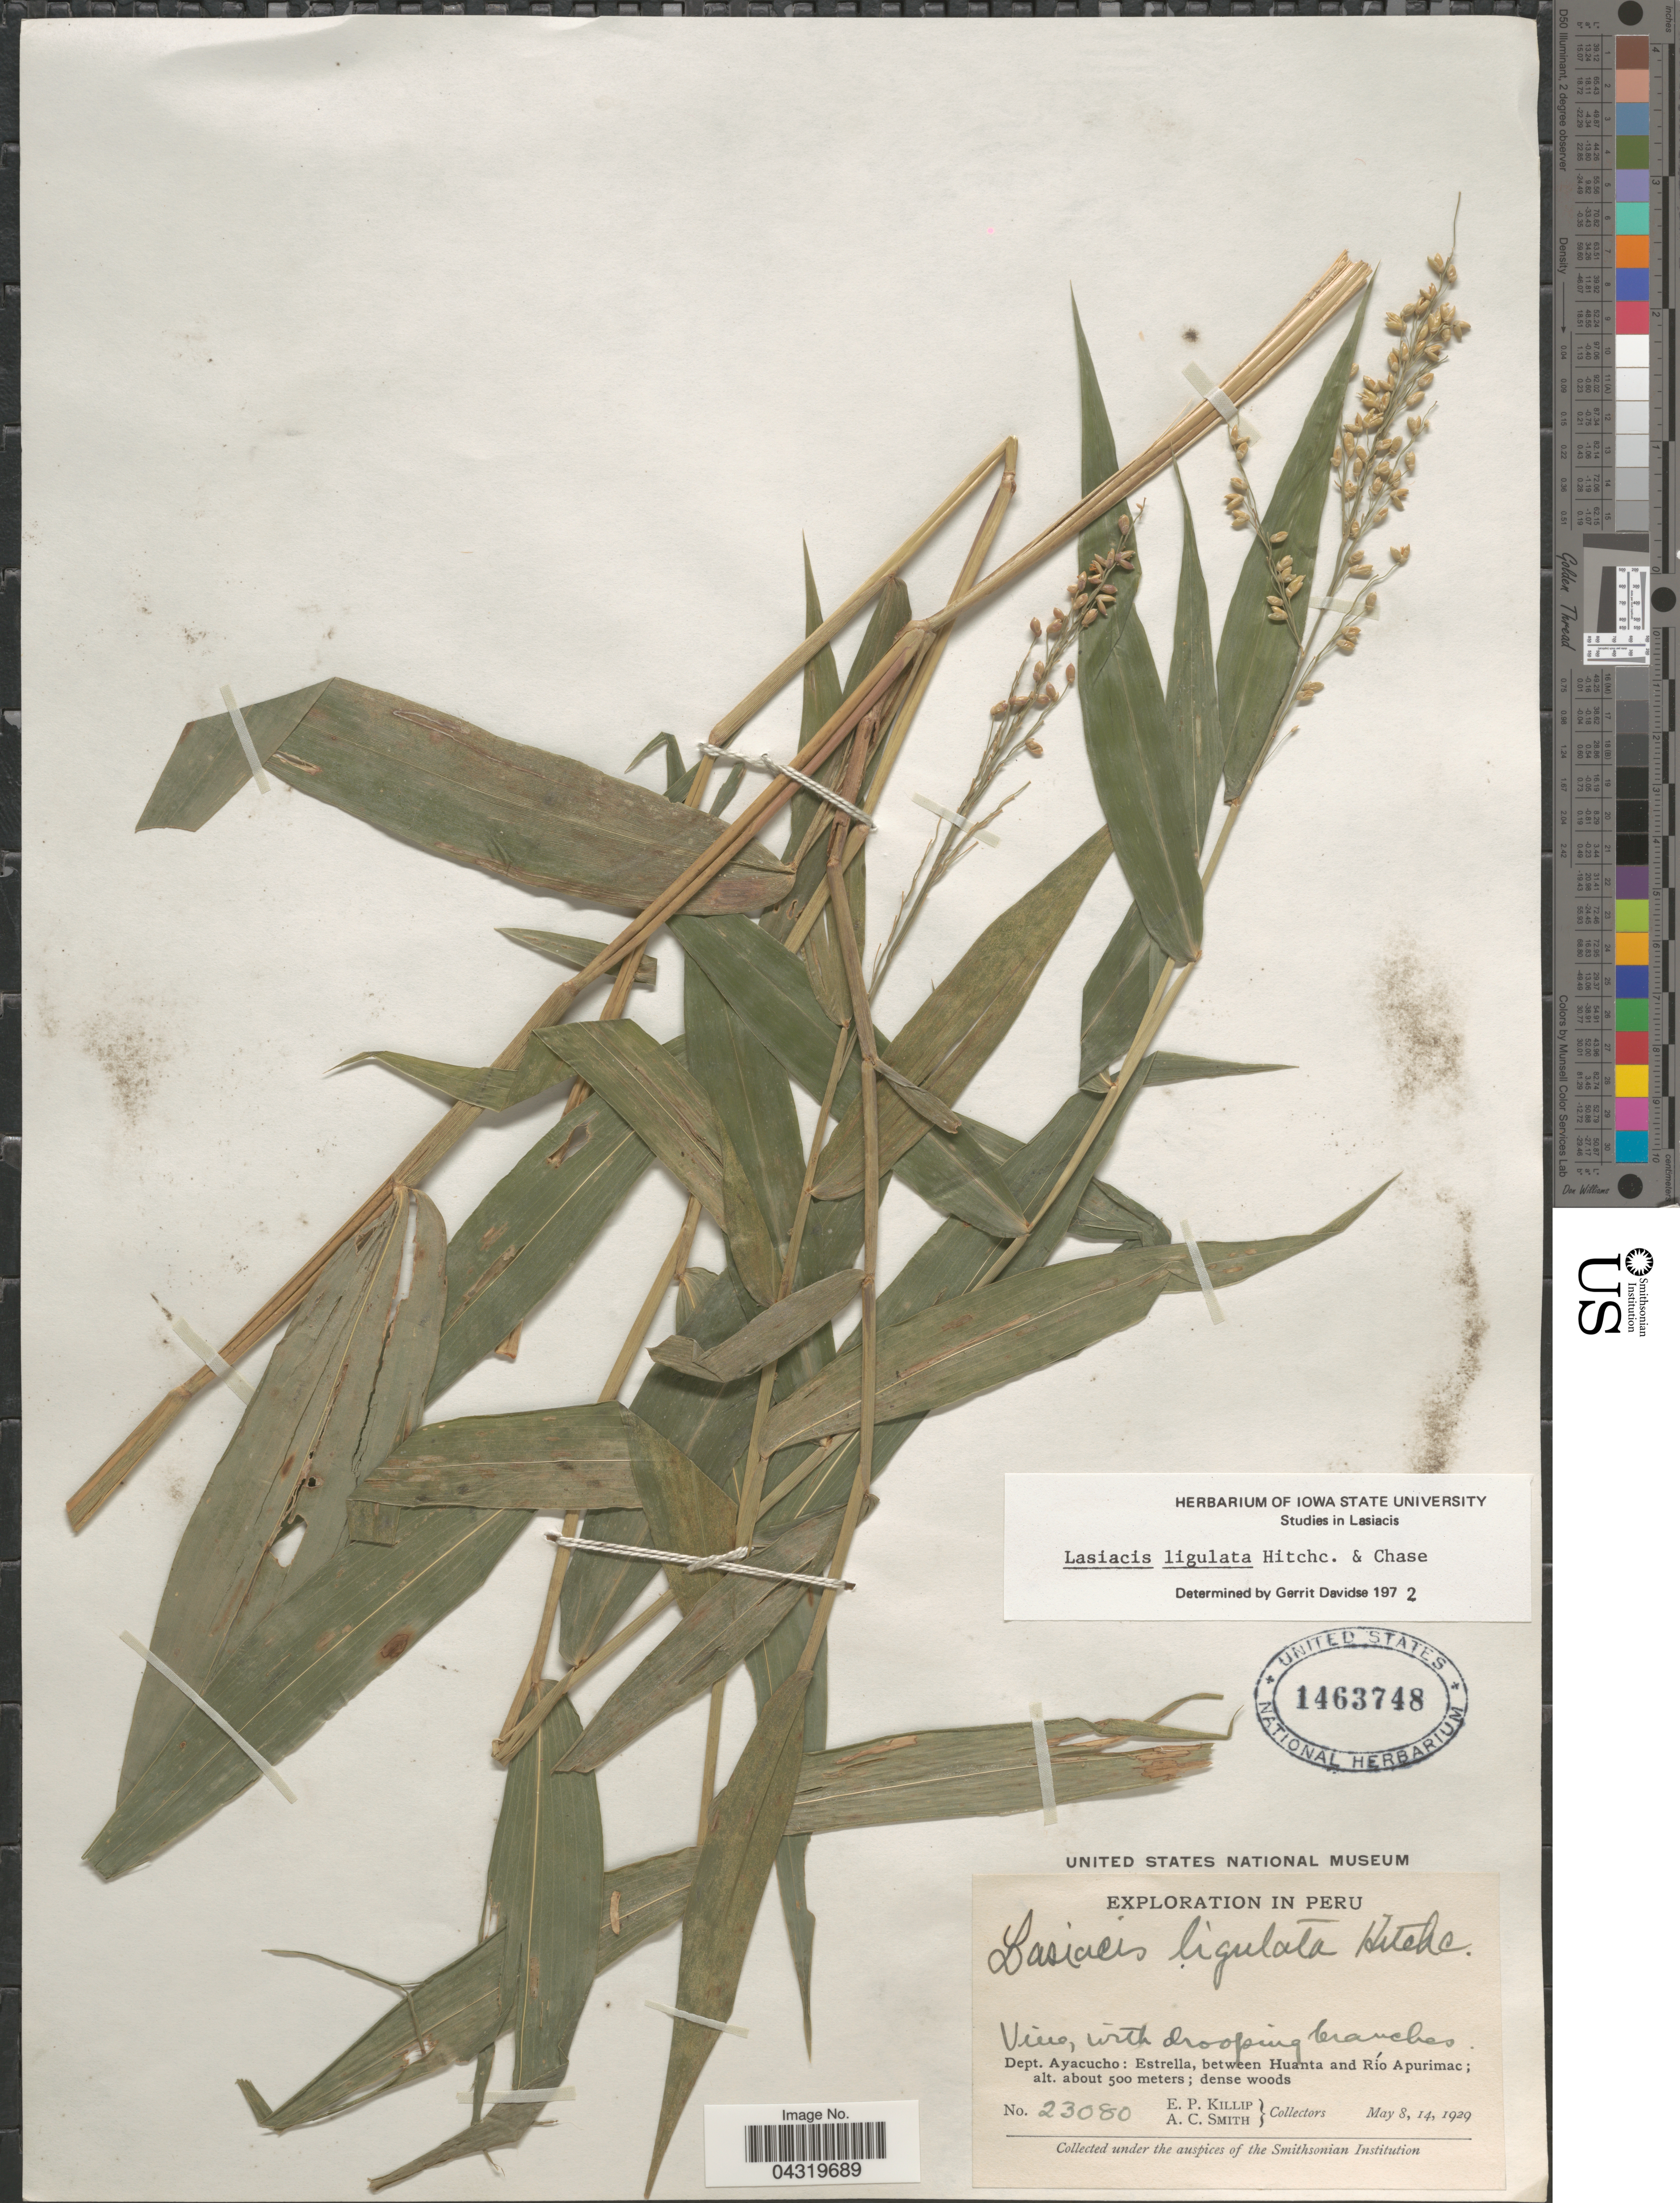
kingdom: Plantae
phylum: Tracheophyta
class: Liliopsida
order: Poales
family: Poaceae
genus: Lasiacis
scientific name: Lasiacis ligulata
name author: Hitchc. & Chase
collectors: E. P. Killip & A. C. Smith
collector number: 23080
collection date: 1929-05-08/1929-05-14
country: Peru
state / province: Ayacucho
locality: Exploration in Peru. Dept. Ayacucho: Estrella, between Huanta and Río Apurimac.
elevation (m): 500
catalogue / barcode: US 1463748